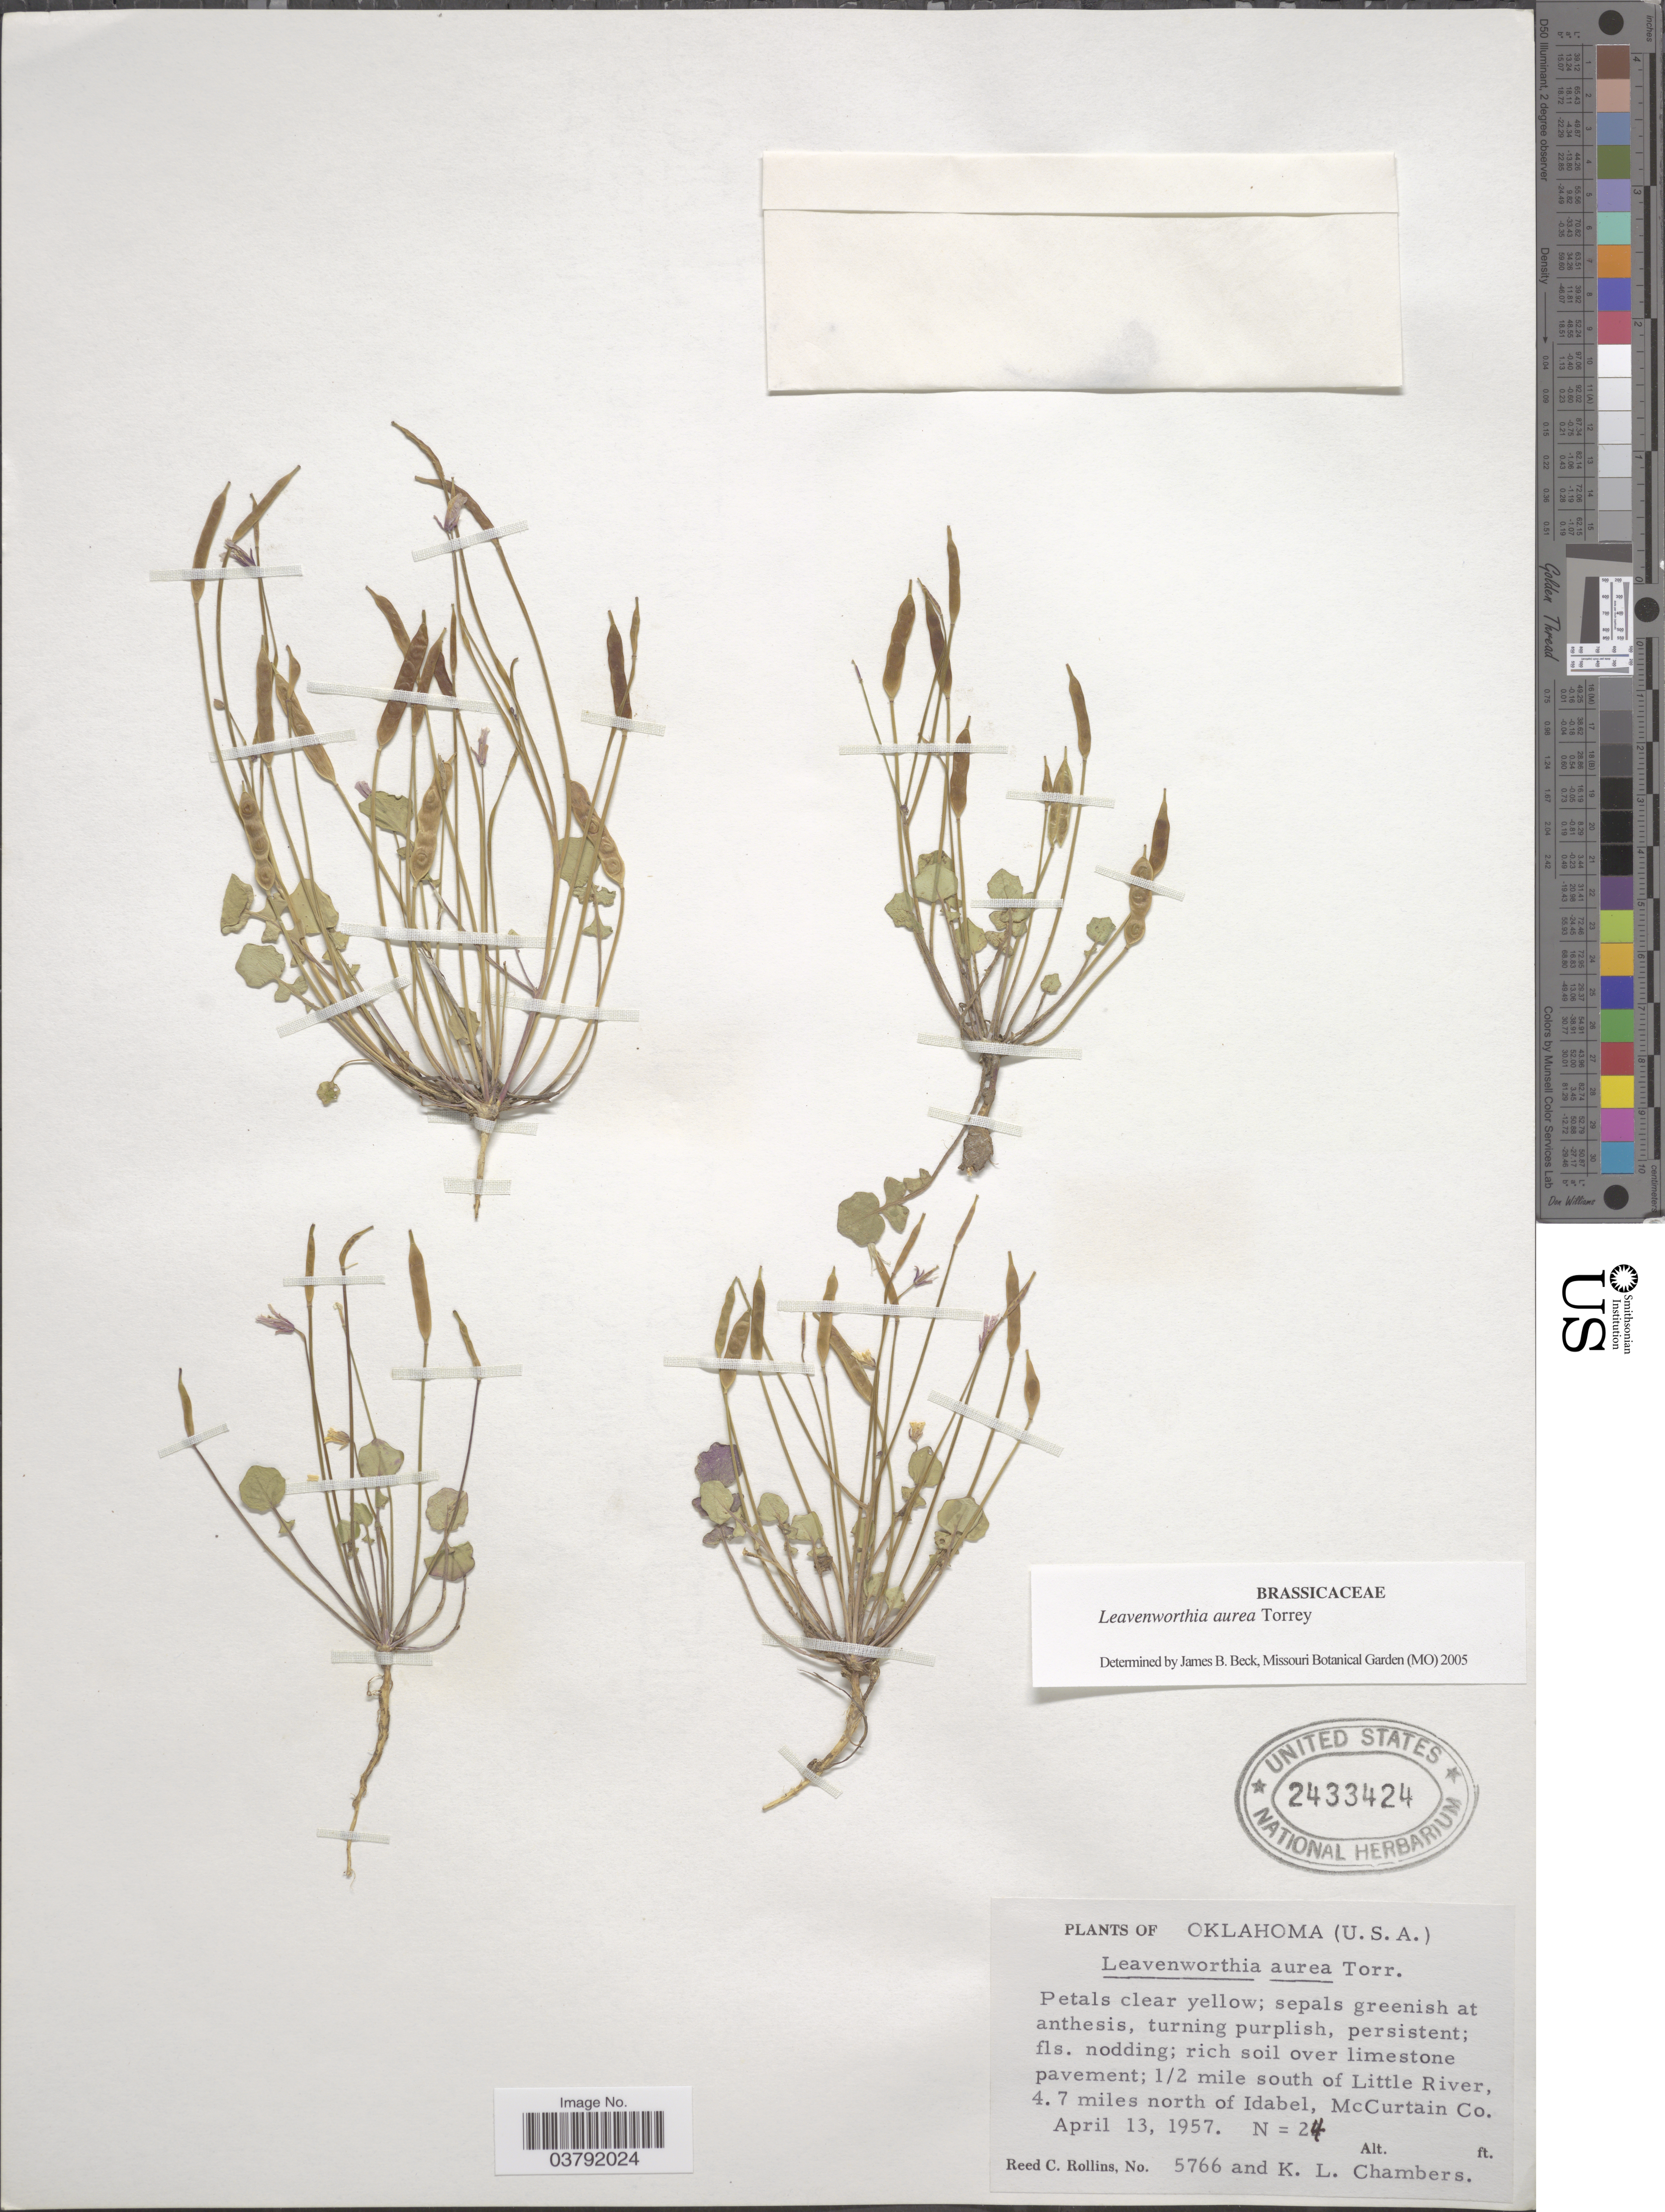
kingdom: Plantae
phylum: Tracheophyta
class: Magnoliopsida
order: Brassicales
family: Brassicaceae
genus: Leavenworthia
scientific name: Leavenworthia aurea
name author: Torr.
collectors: R. C. Rollins & K. Chambers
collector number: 5766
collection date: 1957-04-13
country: United States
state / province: Oklahoma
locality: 1/2 mile south of Little River, 4.7 miles north of Idabel, McCurtain Co.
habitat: rich soil over limestone pavement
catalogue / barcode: US 2433424